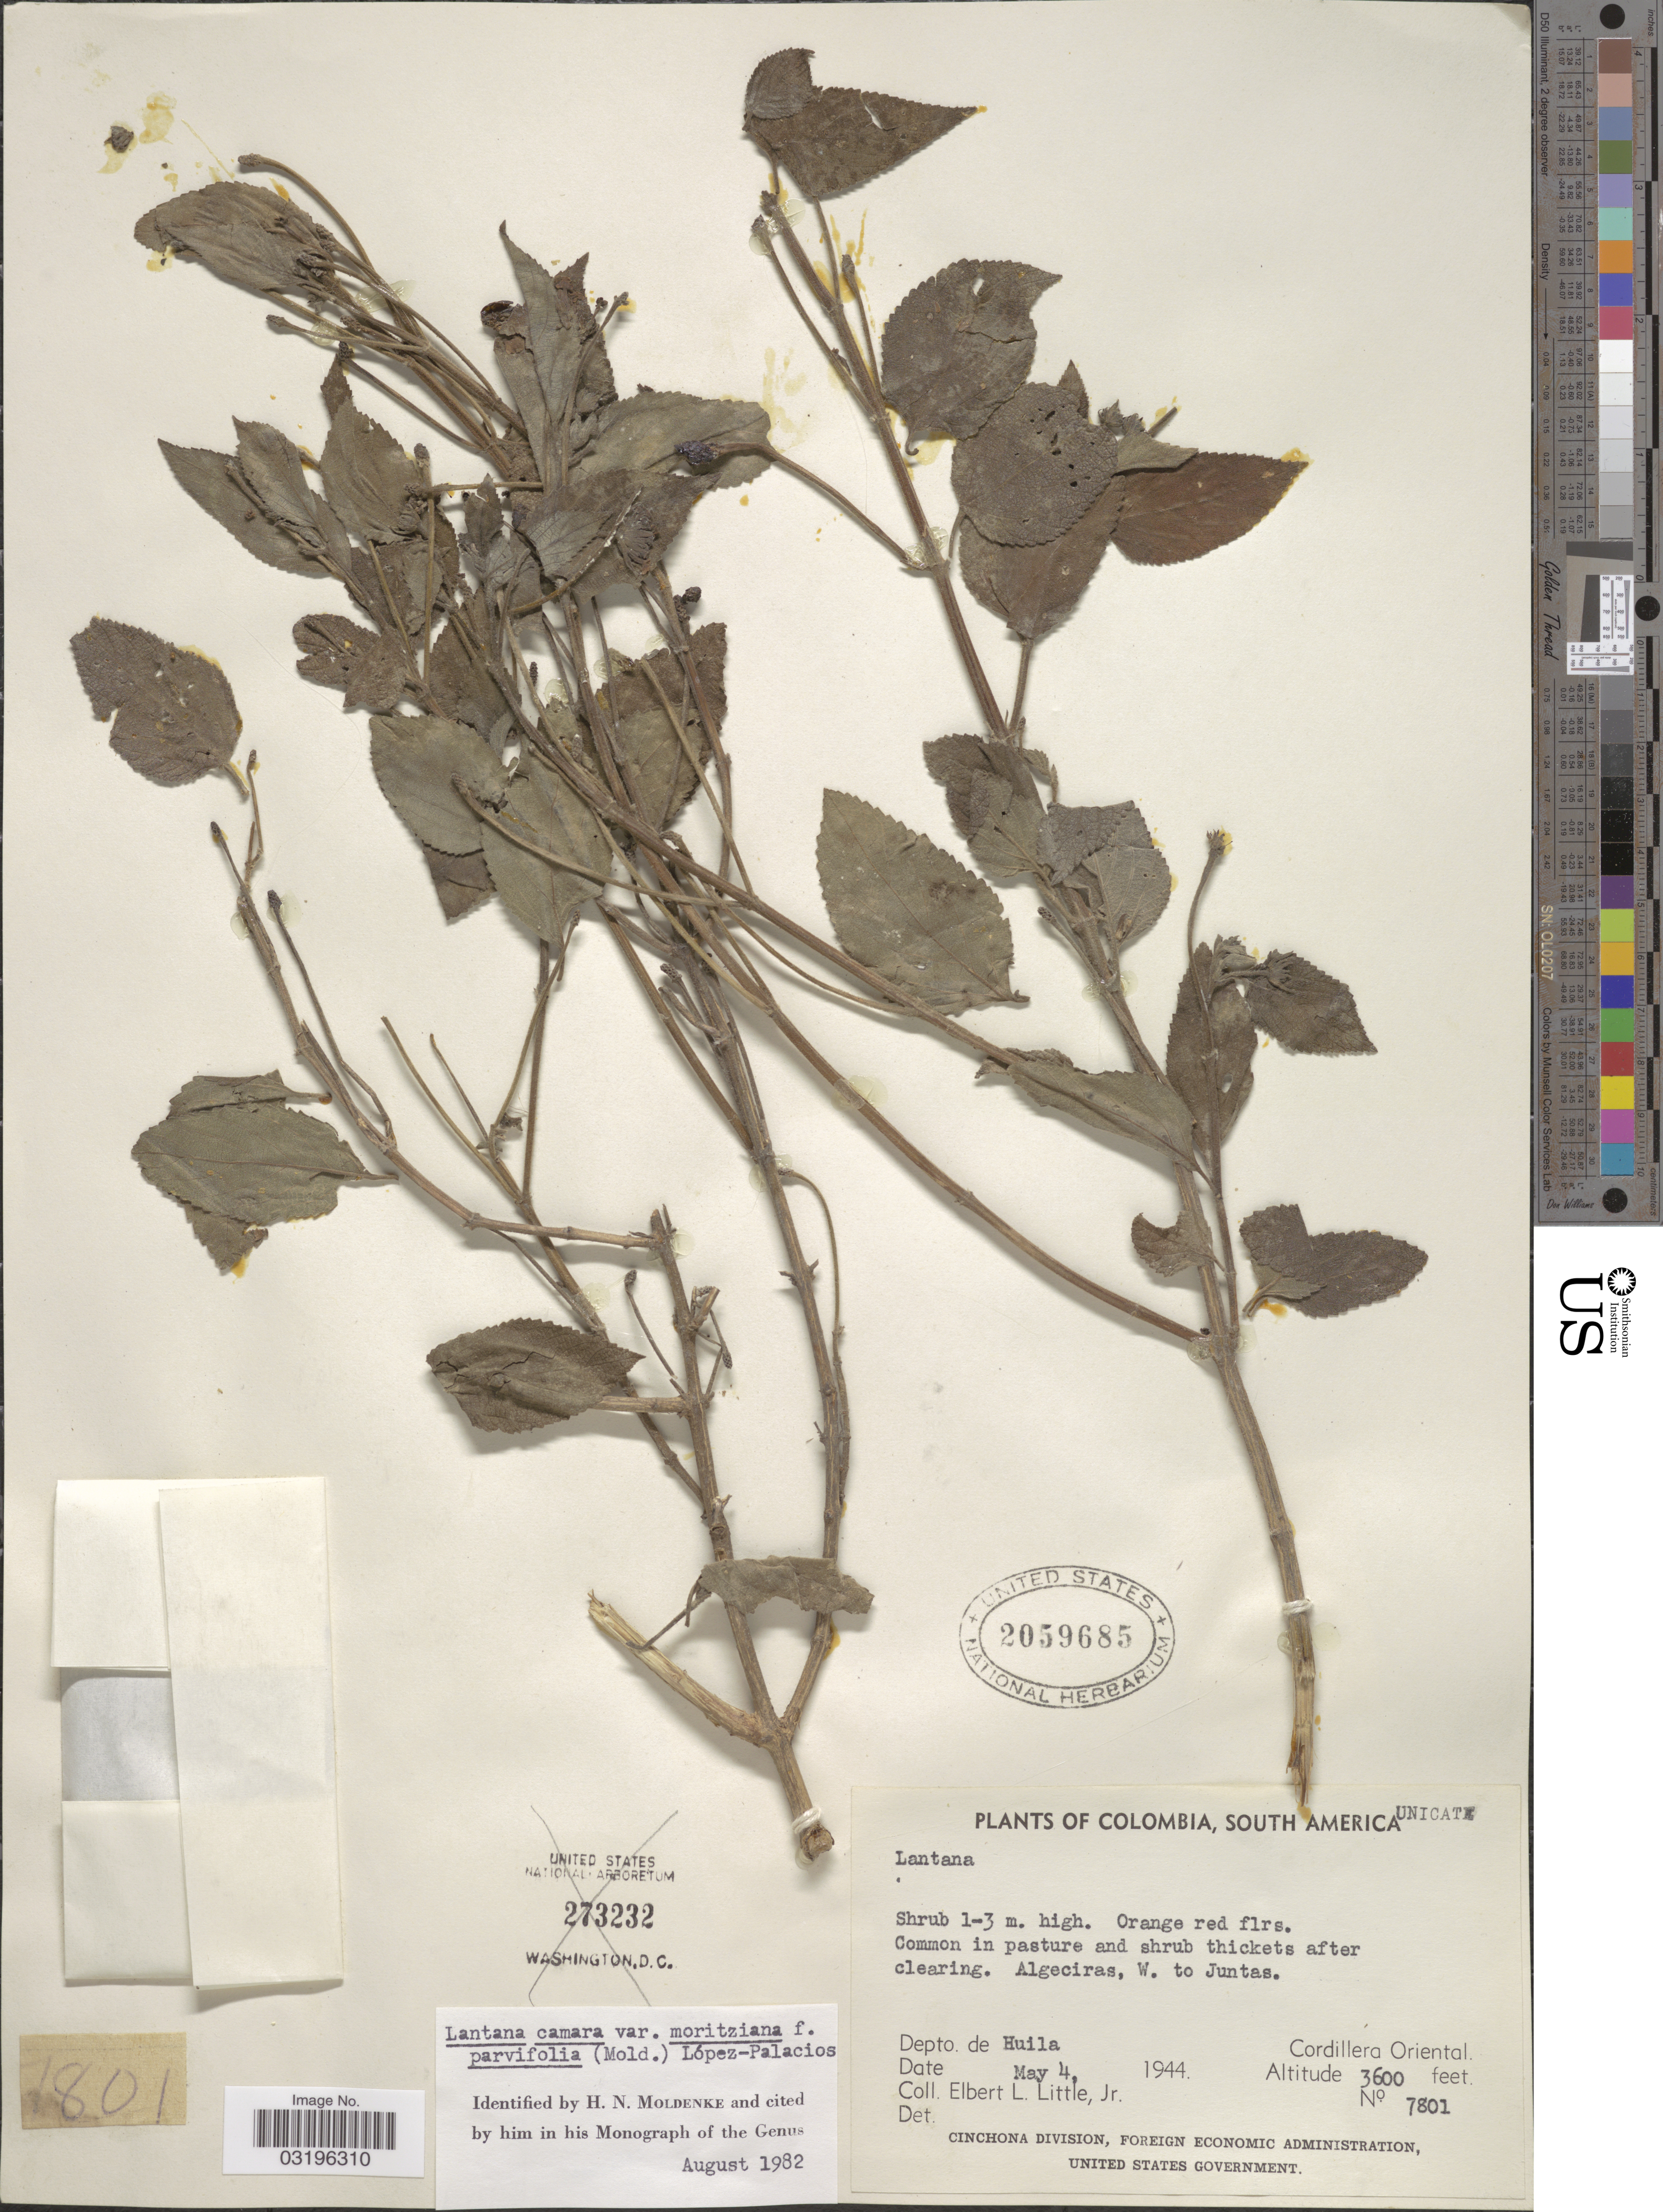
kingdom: Plantae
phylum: Tracheophyta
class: Magnoliopsida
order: Lamiales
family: Verbenaceae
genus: Lantana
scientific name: Lantana camara f. parvifolia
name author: Moldenke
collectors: E. L. Little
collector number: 7801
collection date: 1944-05-04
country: Colombia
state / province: Huila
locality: Algeciras, W. to Juntas. Depto. de Huila. Cordillera Oriental.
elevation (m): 1097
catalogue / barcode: US 2059685